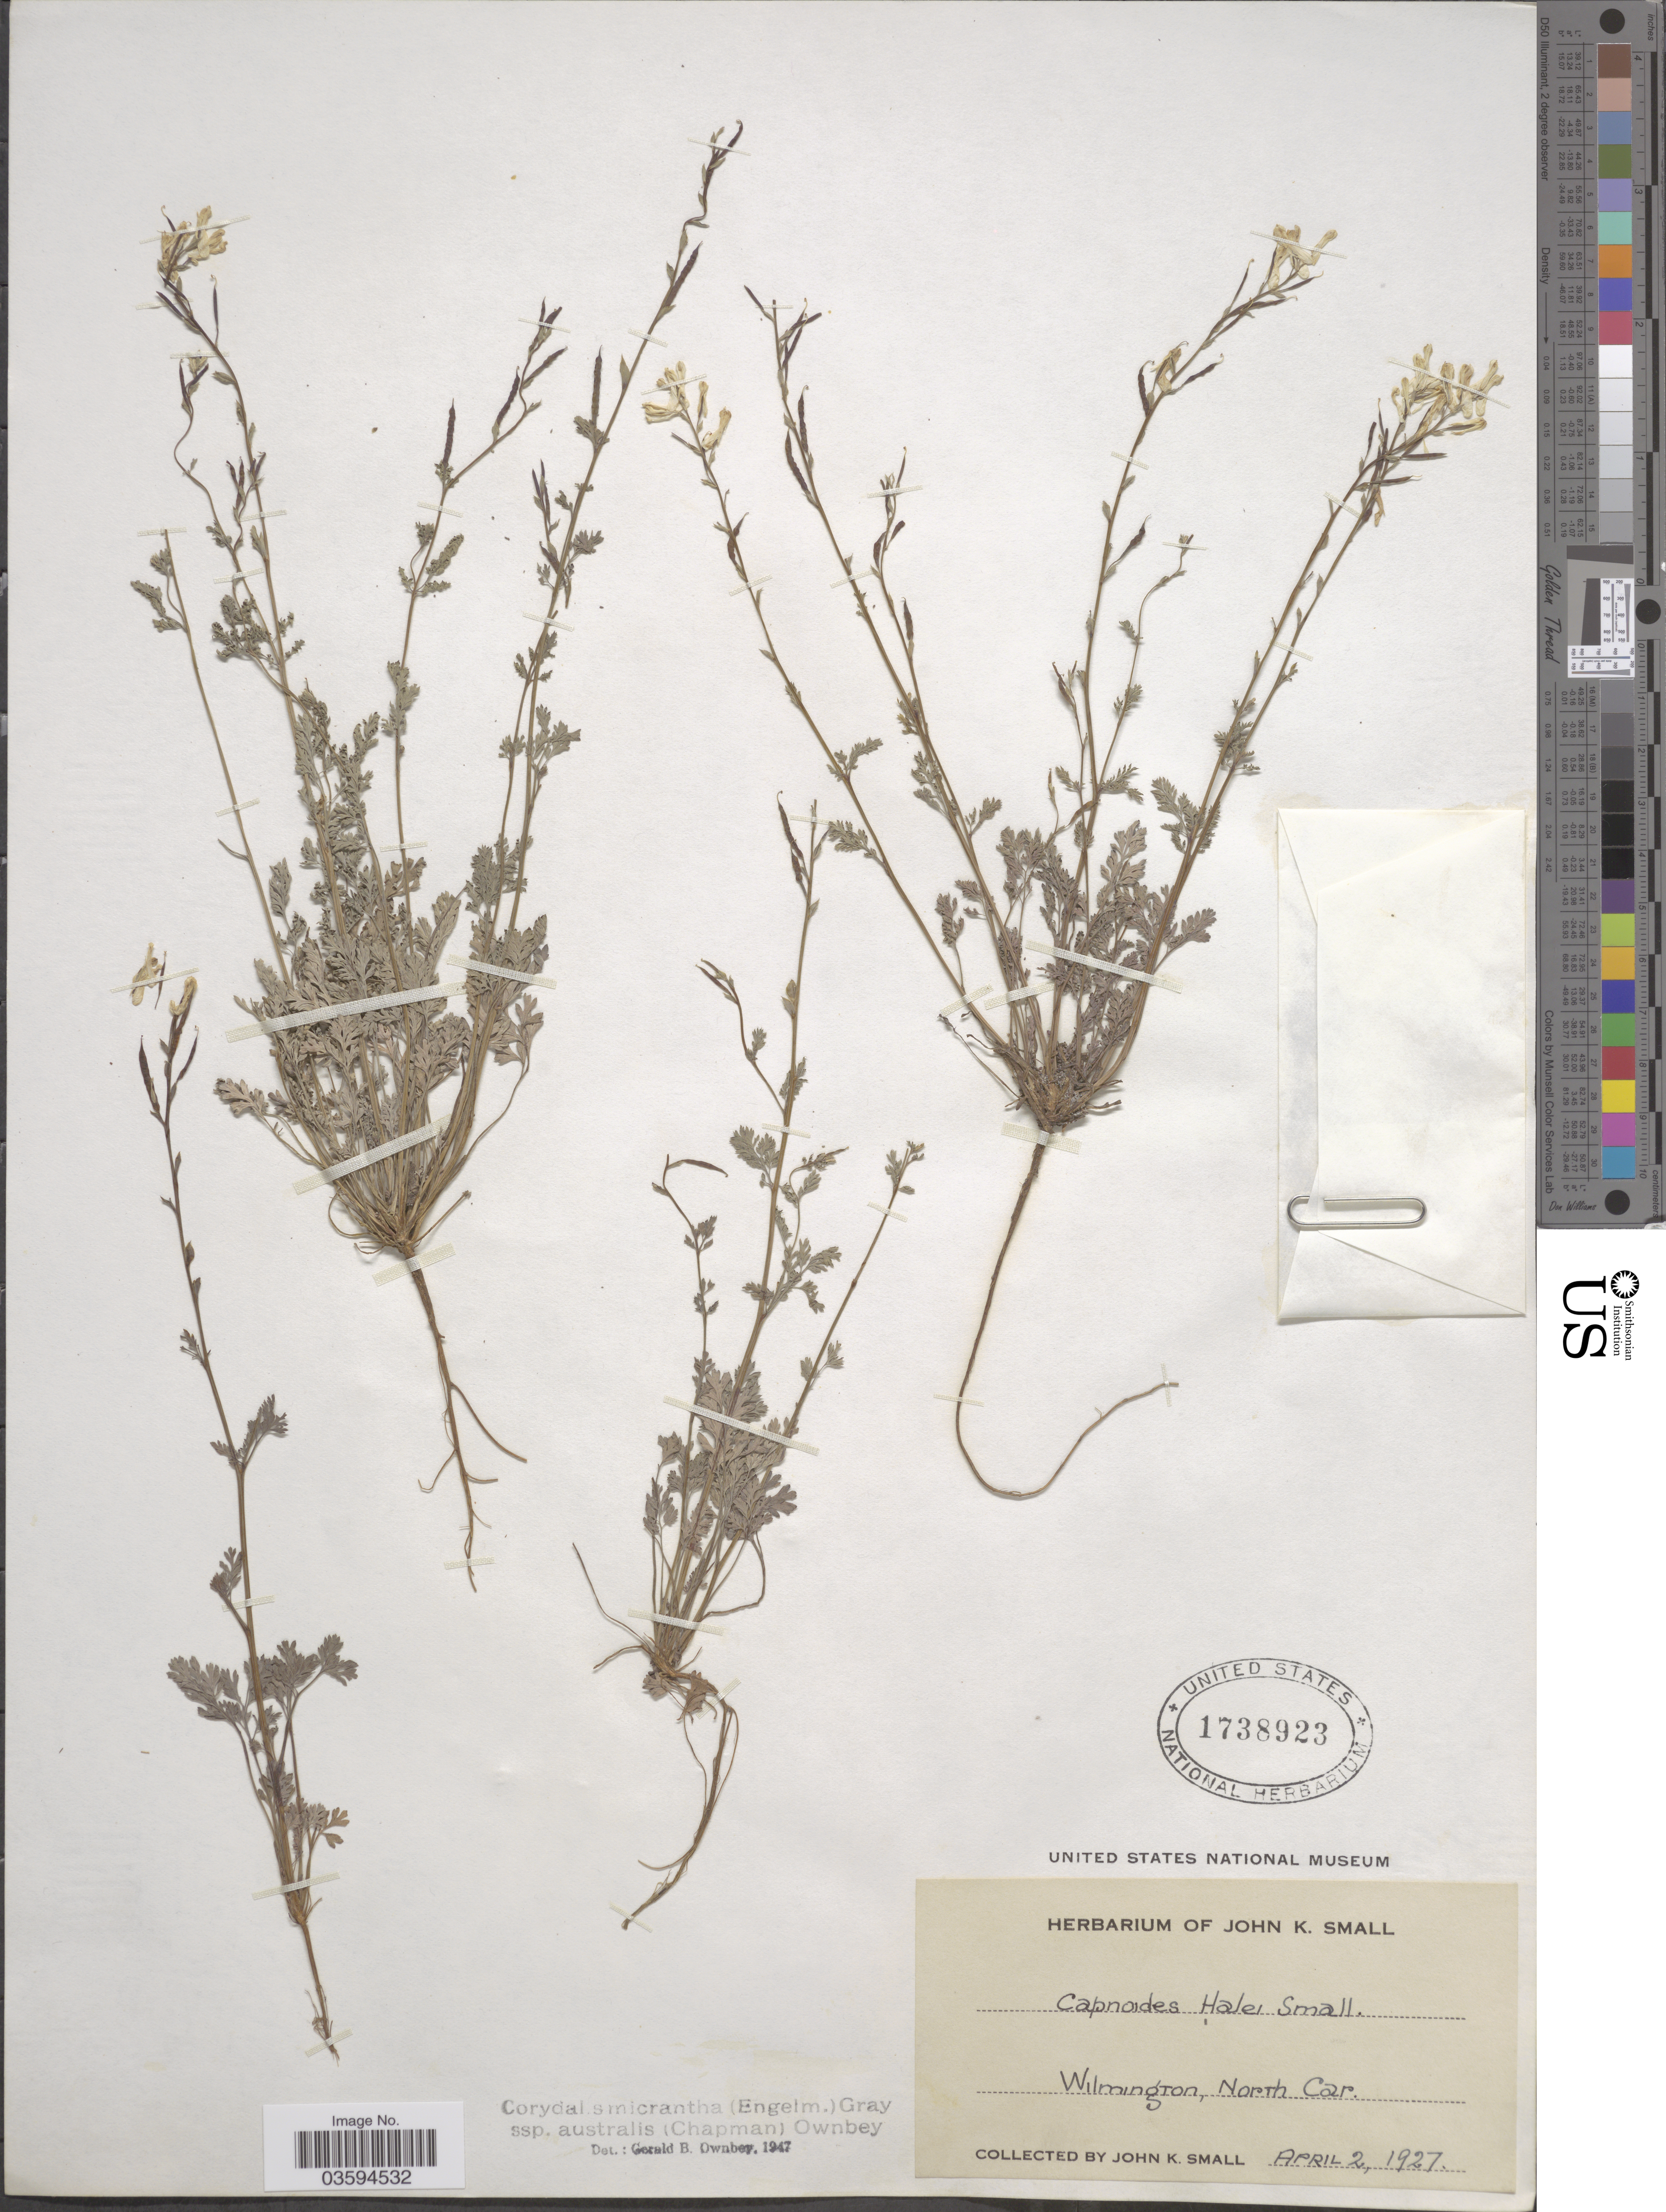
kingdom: Plantae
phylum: Tracheophyta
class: Magnoliopsida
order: Ranunculales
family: Papaveraceae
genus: Corydalis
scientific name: Corydalis micrantha subsp. australis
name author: (Chapm.) G.B. Ownbey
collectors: J. K. Small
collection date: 1927-04-02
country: United States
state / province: North Carolina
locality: Wilmington.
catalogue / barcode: US 1738923